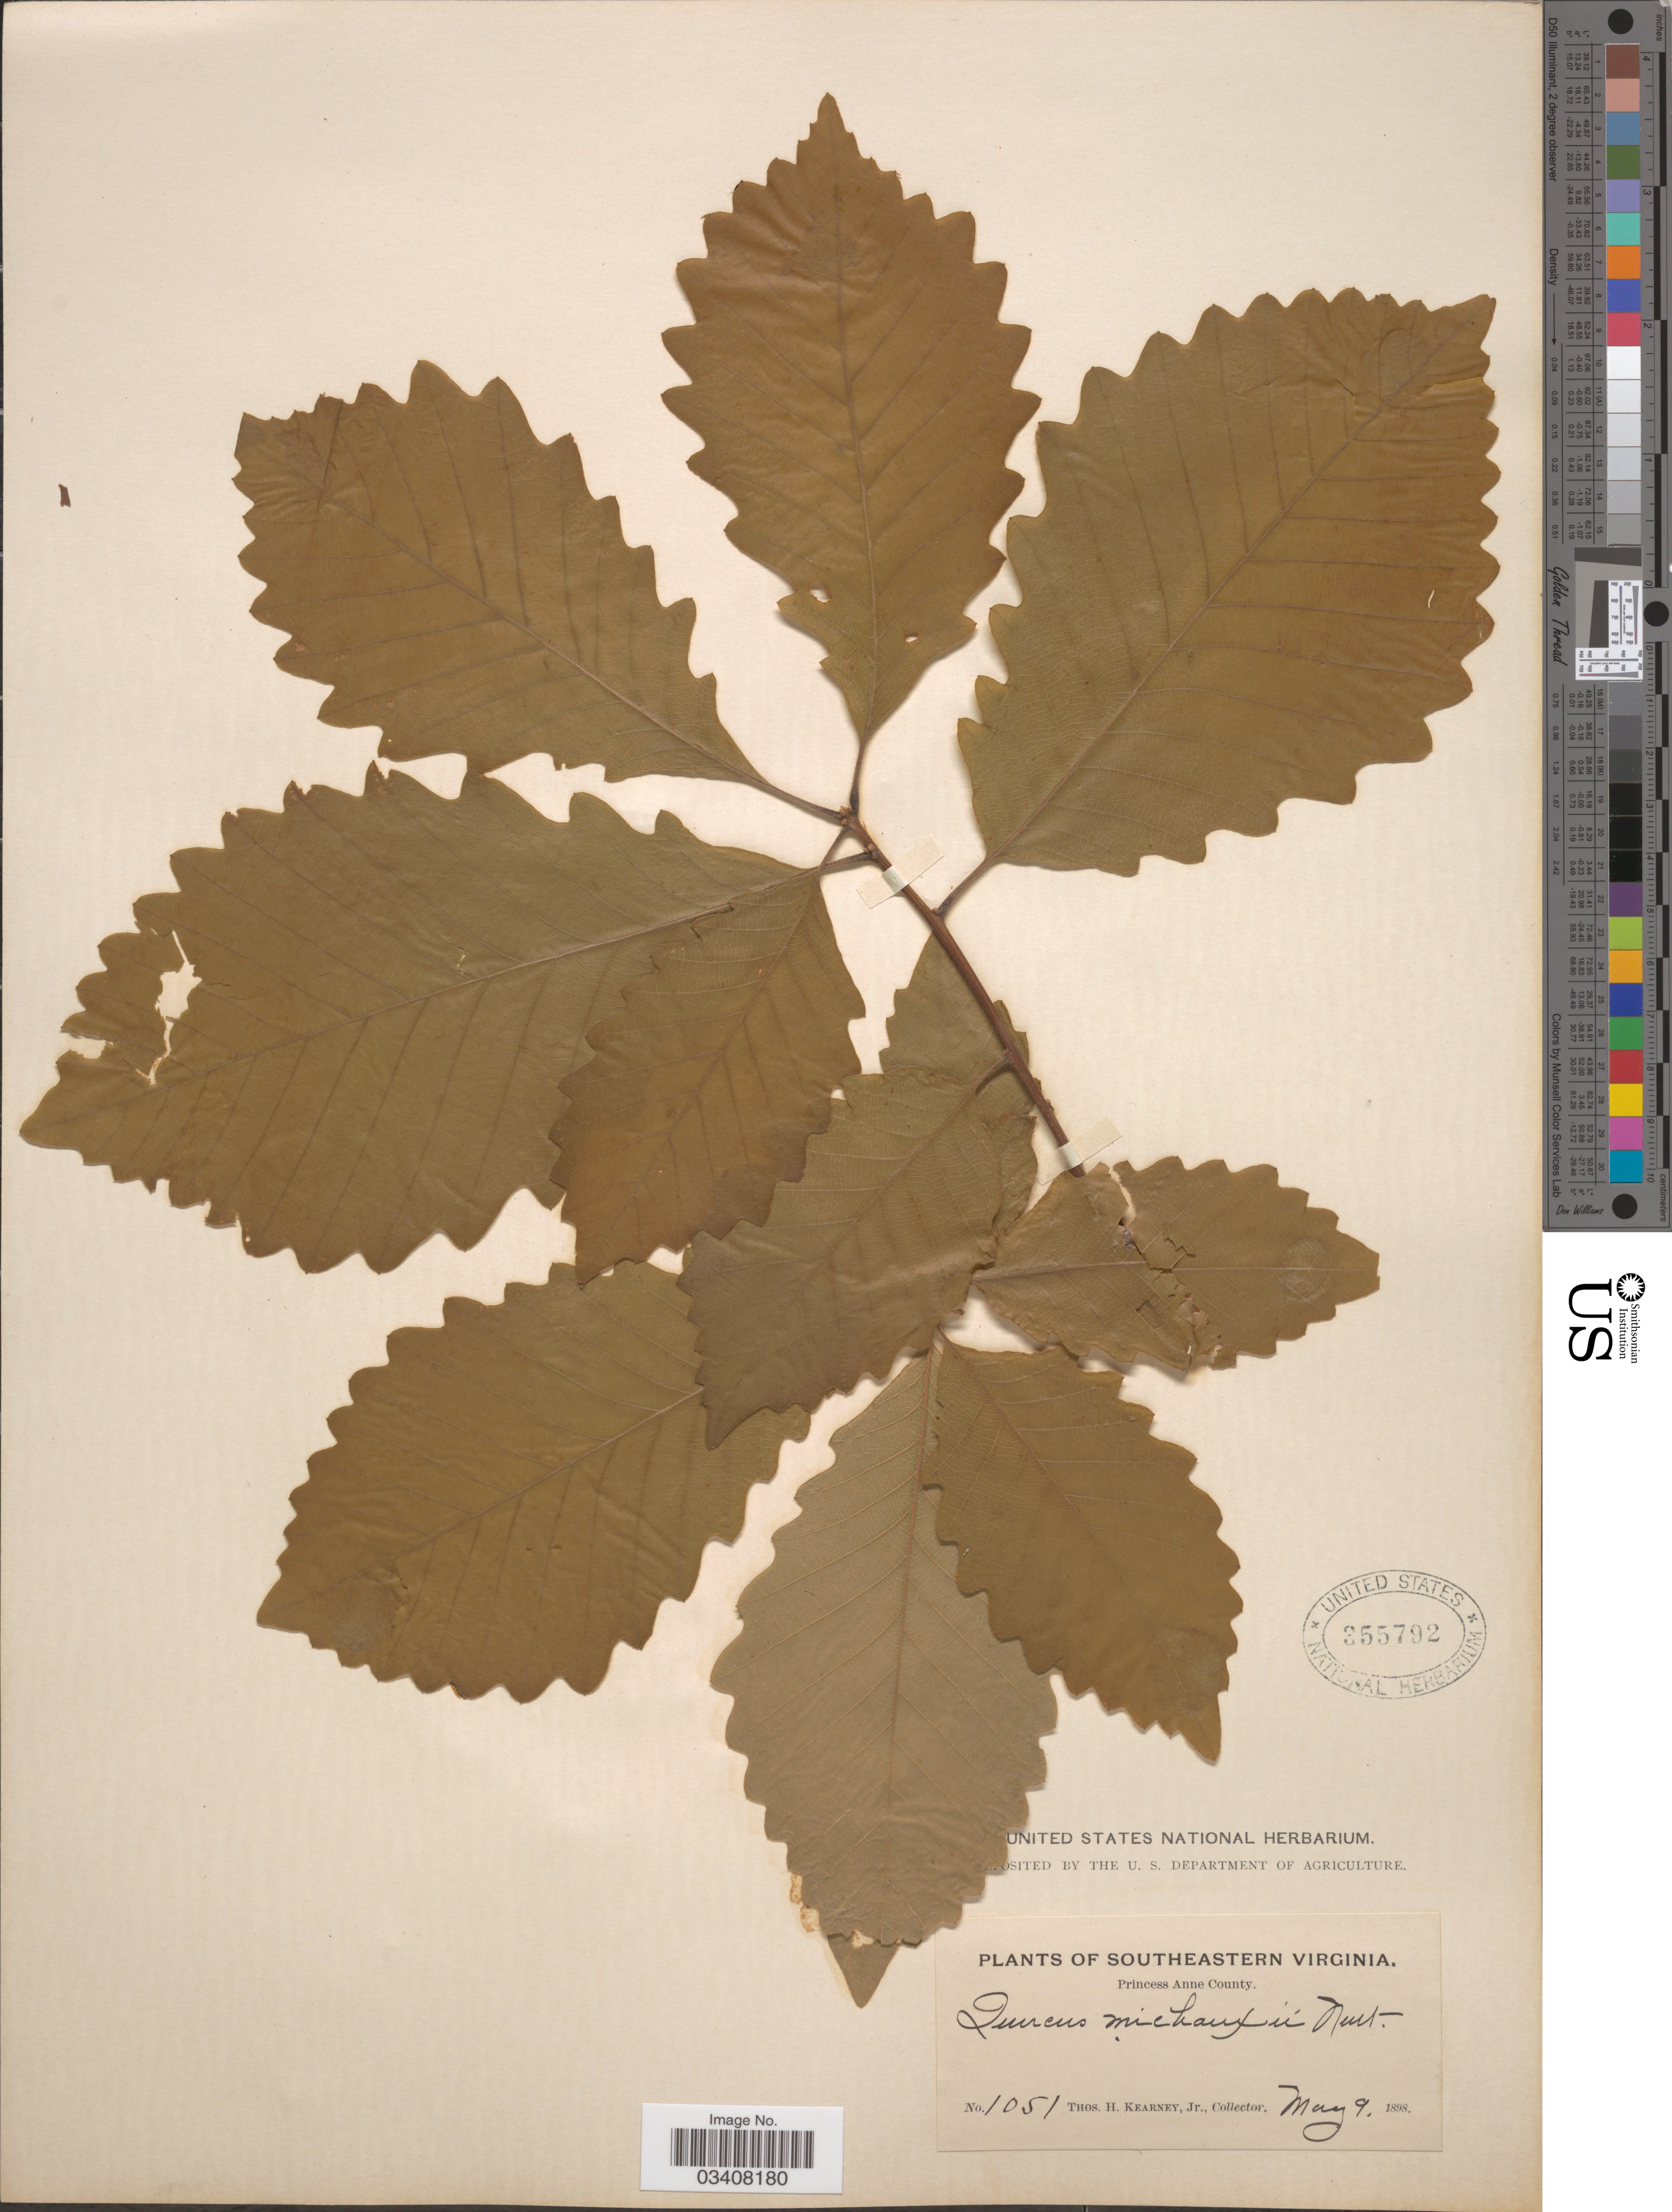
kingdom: Plantae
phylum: Tracheophyta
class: Magnoliopsida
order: Fagales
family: Fagaceae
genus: Quercus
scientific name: Quercus prinus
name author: L.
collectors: T. H. Kearney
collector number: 1051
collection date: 1898-05-09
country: United States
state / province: Virginia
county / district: City of Virginia Beach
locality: Southeastern Virginia. Princess Anne County.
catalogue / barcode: US 355792